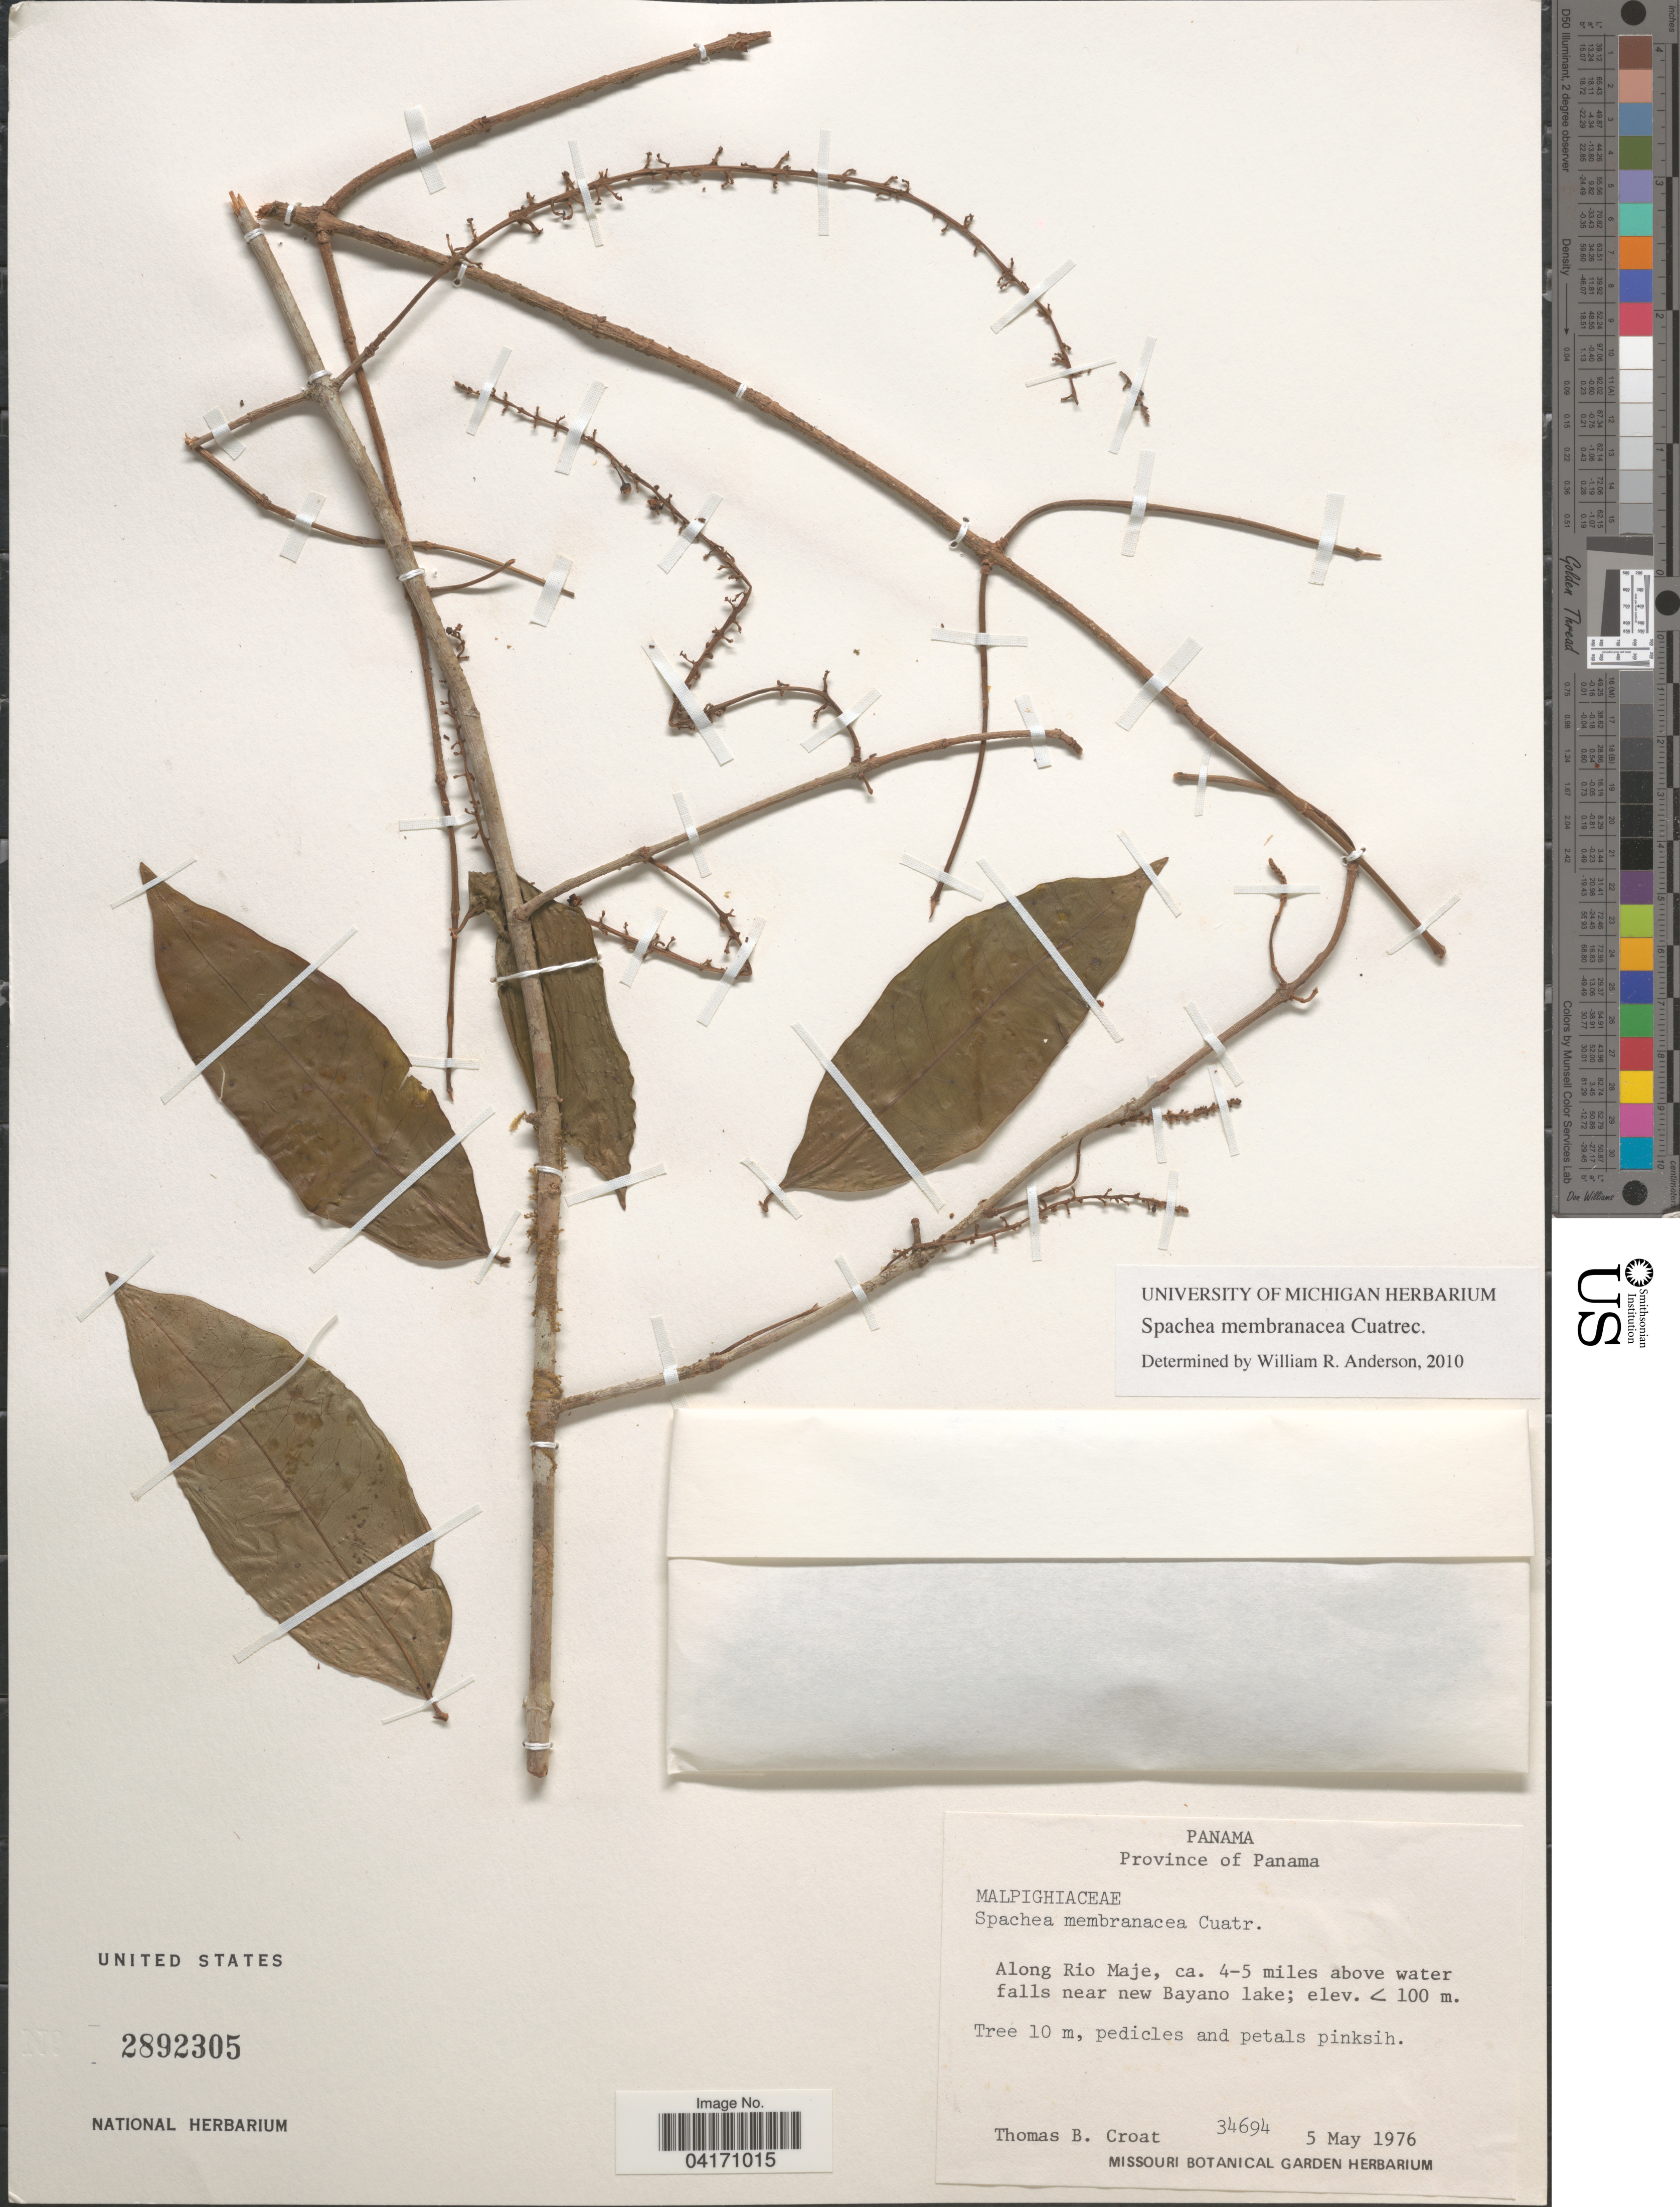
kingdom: Plantae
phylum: Tracheophyta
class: Magnoliopsida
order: Malpighiales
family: Malpighiaceae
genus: Spachea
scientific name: Spachea membranacea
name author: Cuatrec.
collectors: T. B. Croat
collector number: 34694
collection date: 1976-05-05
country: Panama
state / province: Panamá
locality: Along Rio Maje, ca. 4-5 miles above water falls near new Bayano lake.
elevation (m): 100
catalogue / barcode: US 2892305